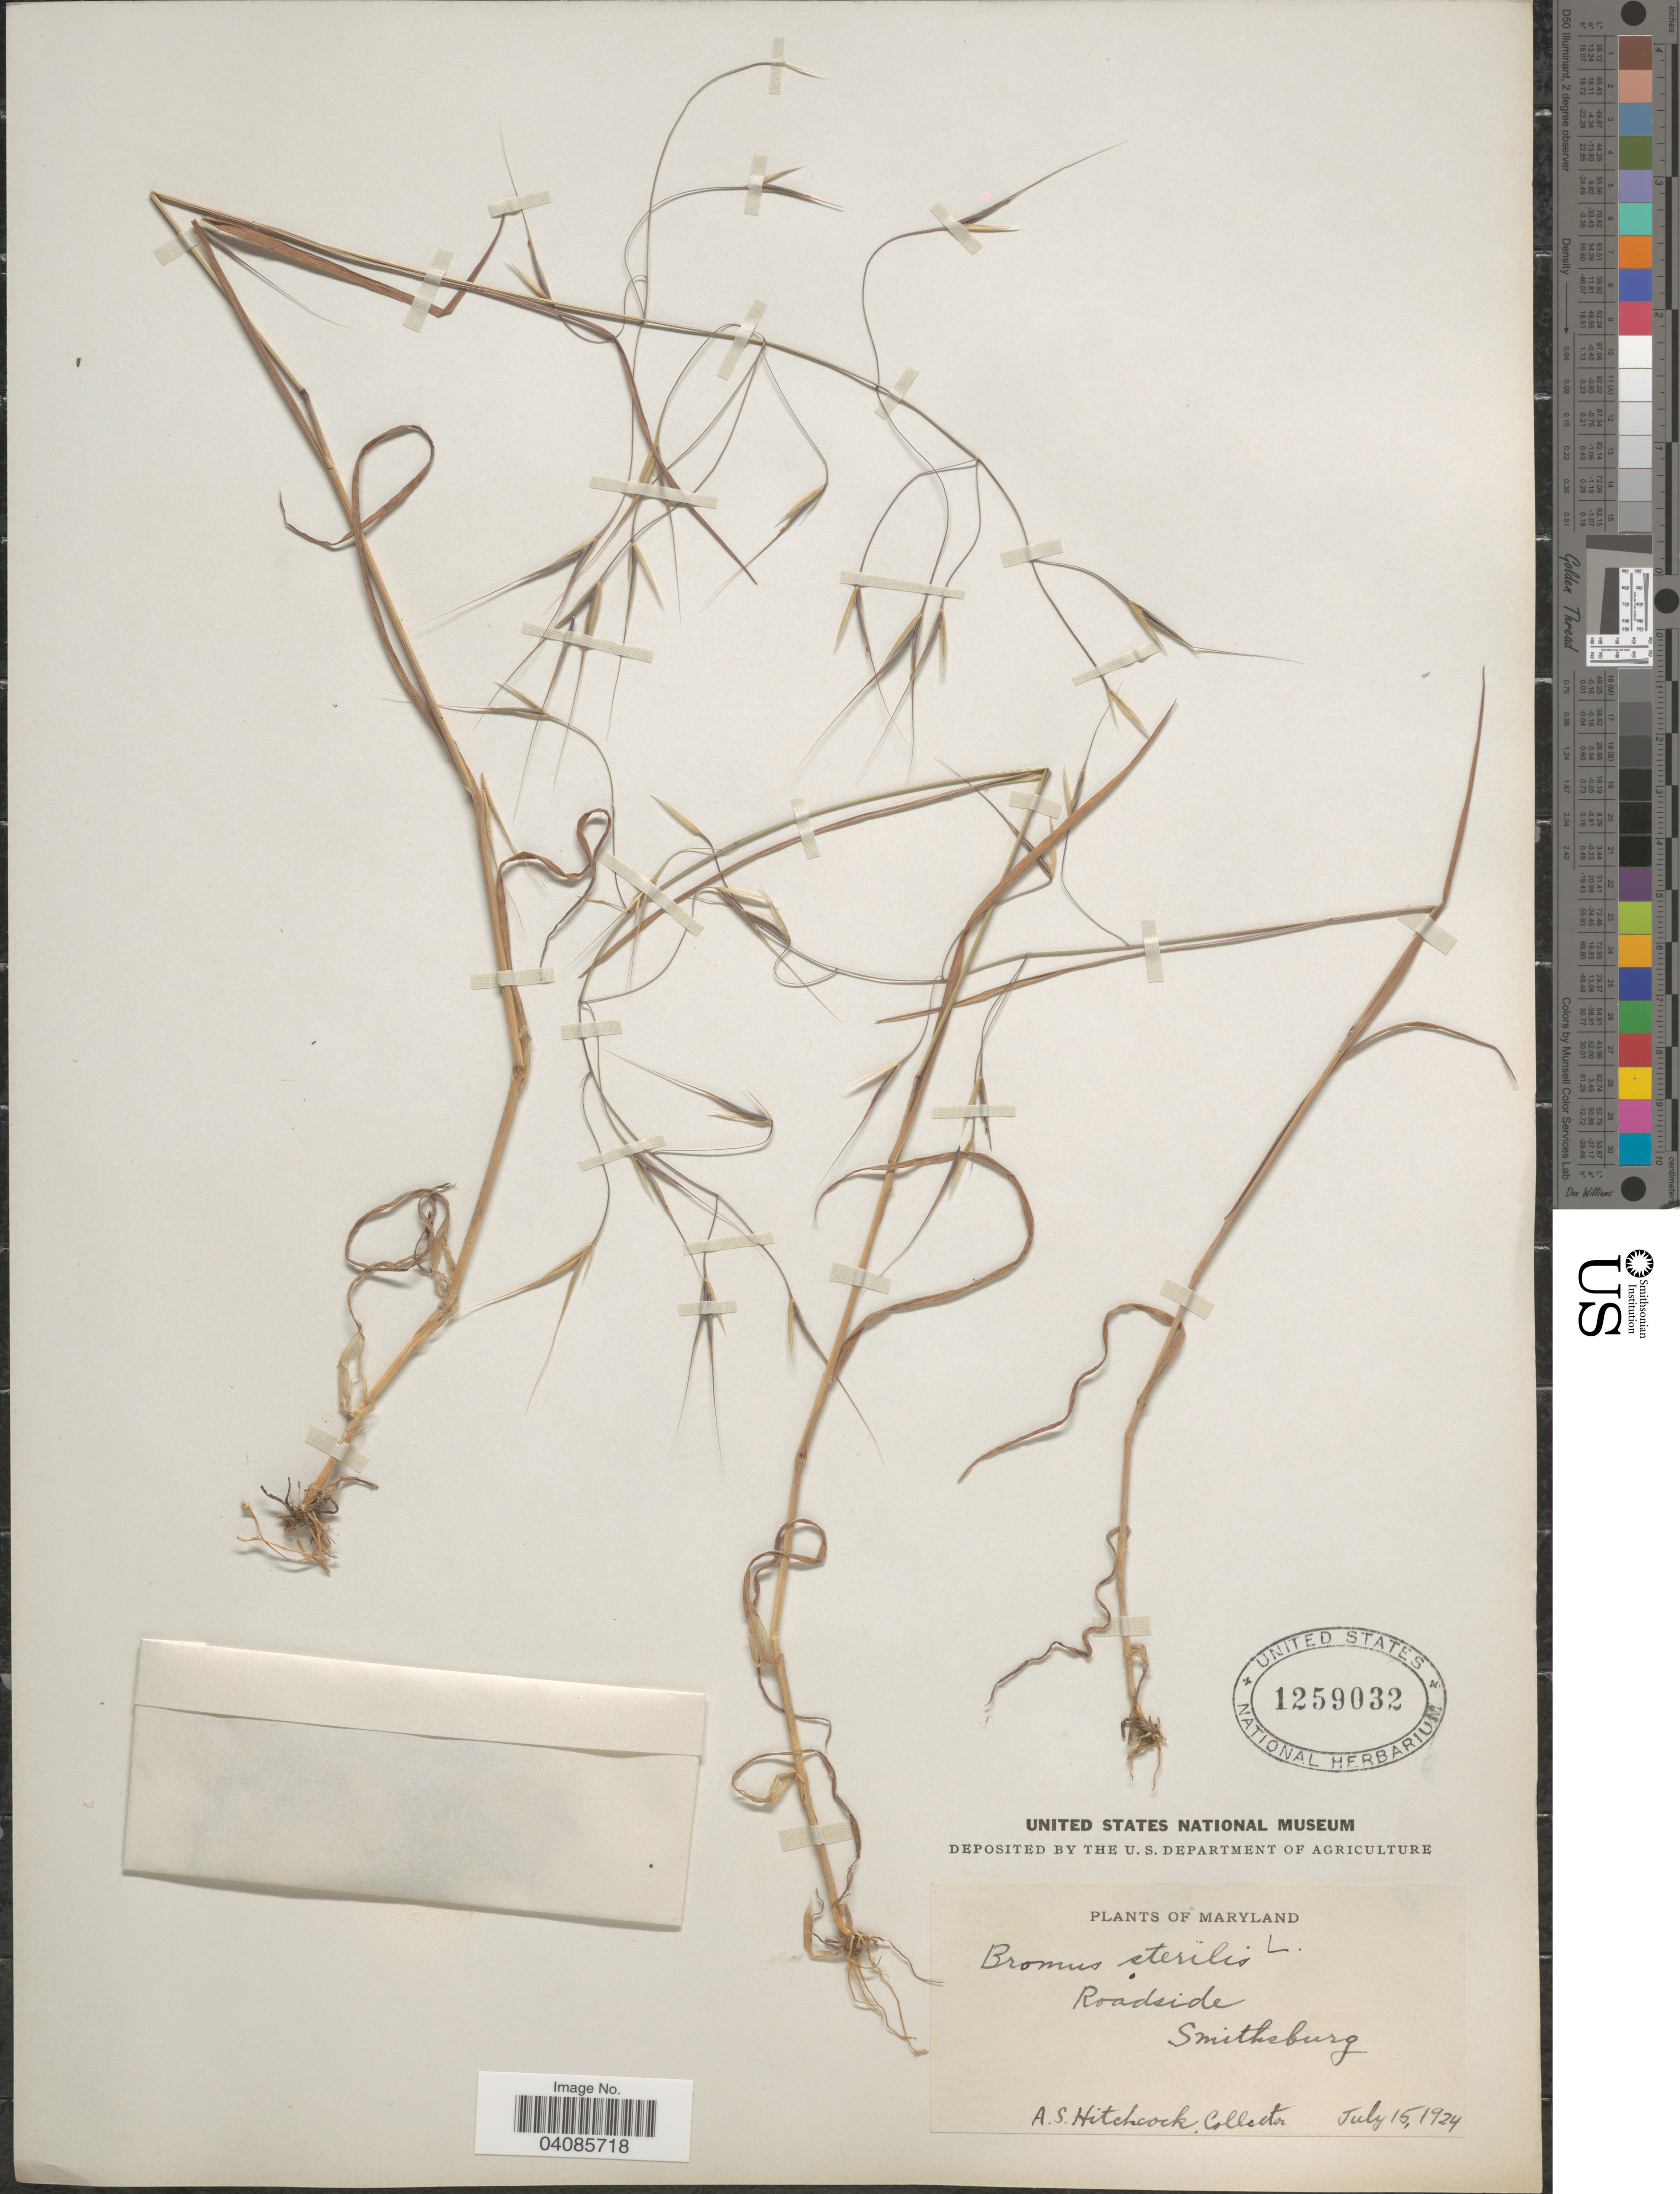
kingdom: Plantae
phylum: Tracheophyta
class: Liliopsida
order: Poales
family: Poaceae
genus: Bromus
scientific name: Bromus sterilis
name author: L.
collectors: A. S. Hitchcock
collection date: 1924-07-15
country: United States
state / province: Maryland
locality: Roadside. Smithsburg.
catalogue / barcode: US 1259032